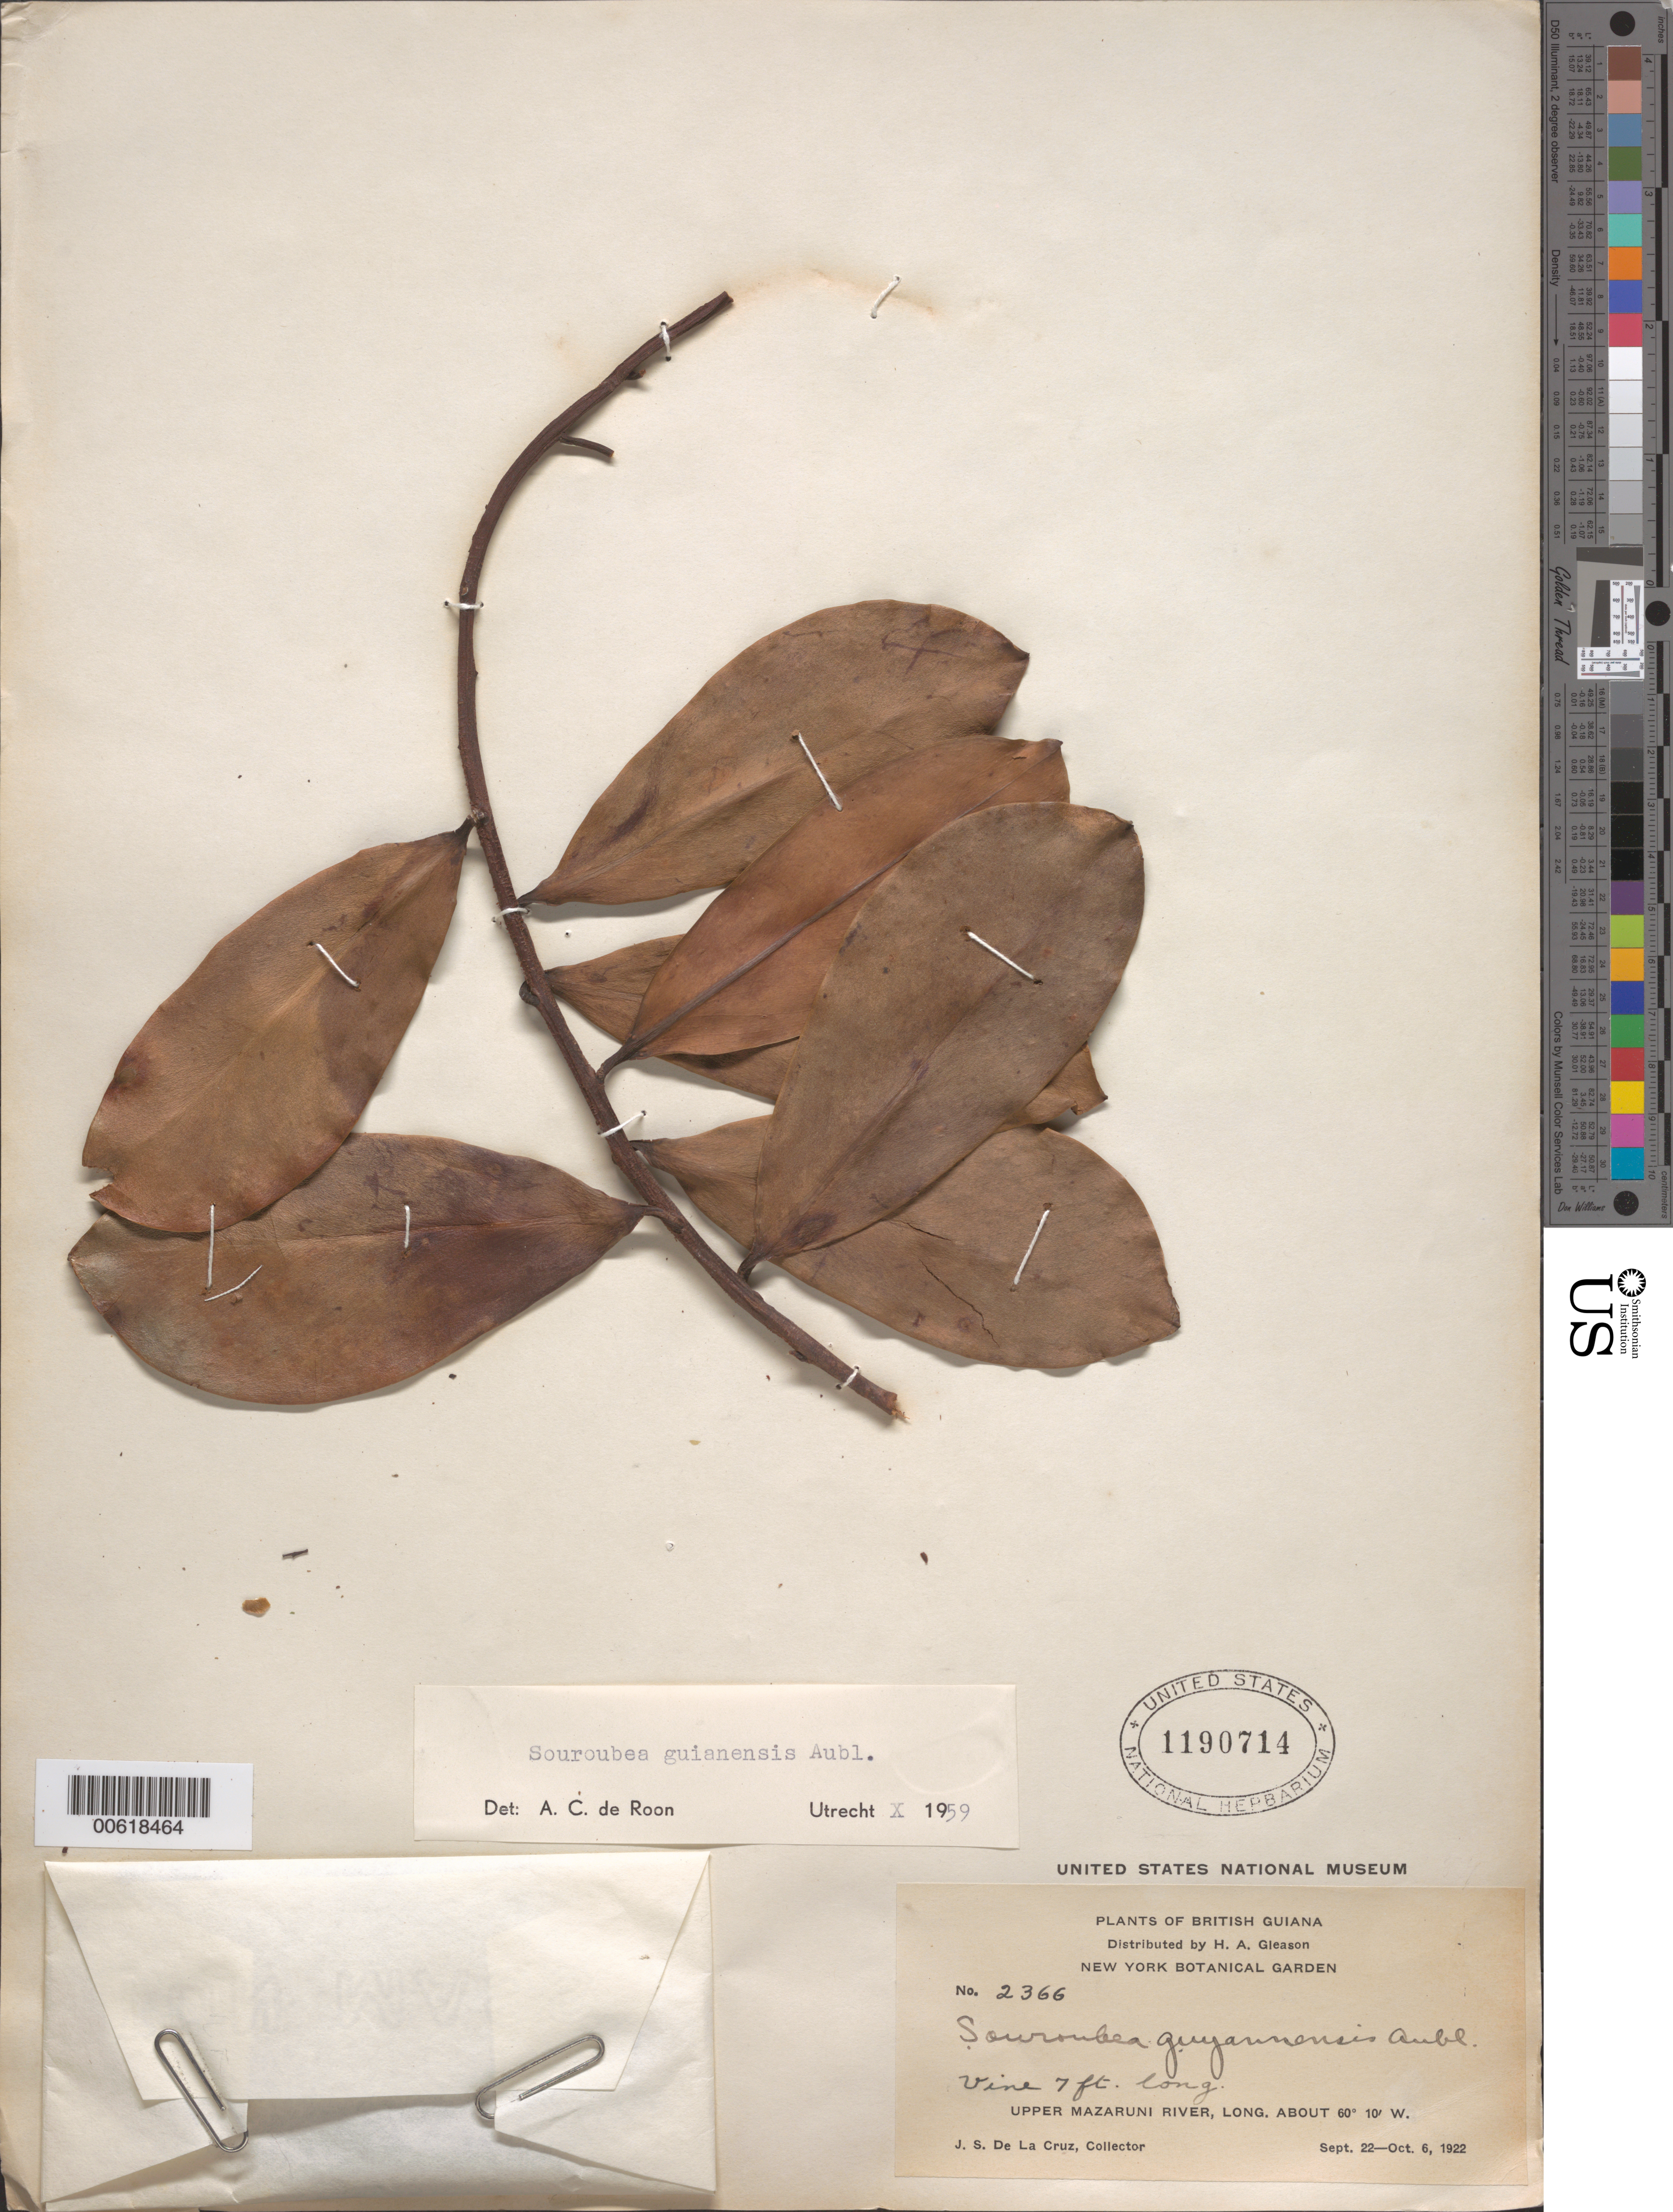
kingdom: Plantae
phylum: Tracheophyta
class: Magnoliopsida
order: Ericales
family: Marcgraviaceae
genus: Souroubea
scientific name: Souroubea guianensis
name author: Aubl.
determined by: de Roon, A. C.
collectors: J. S. de la Cruz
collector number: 2366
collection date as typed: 22-Sep-22 to 6-Oct-22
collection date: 1922-09-22/1922-10-06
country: Guyana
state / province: Cuyuni-Mazaruni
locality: Upper Mazaruni R.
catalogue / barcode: US 1190714